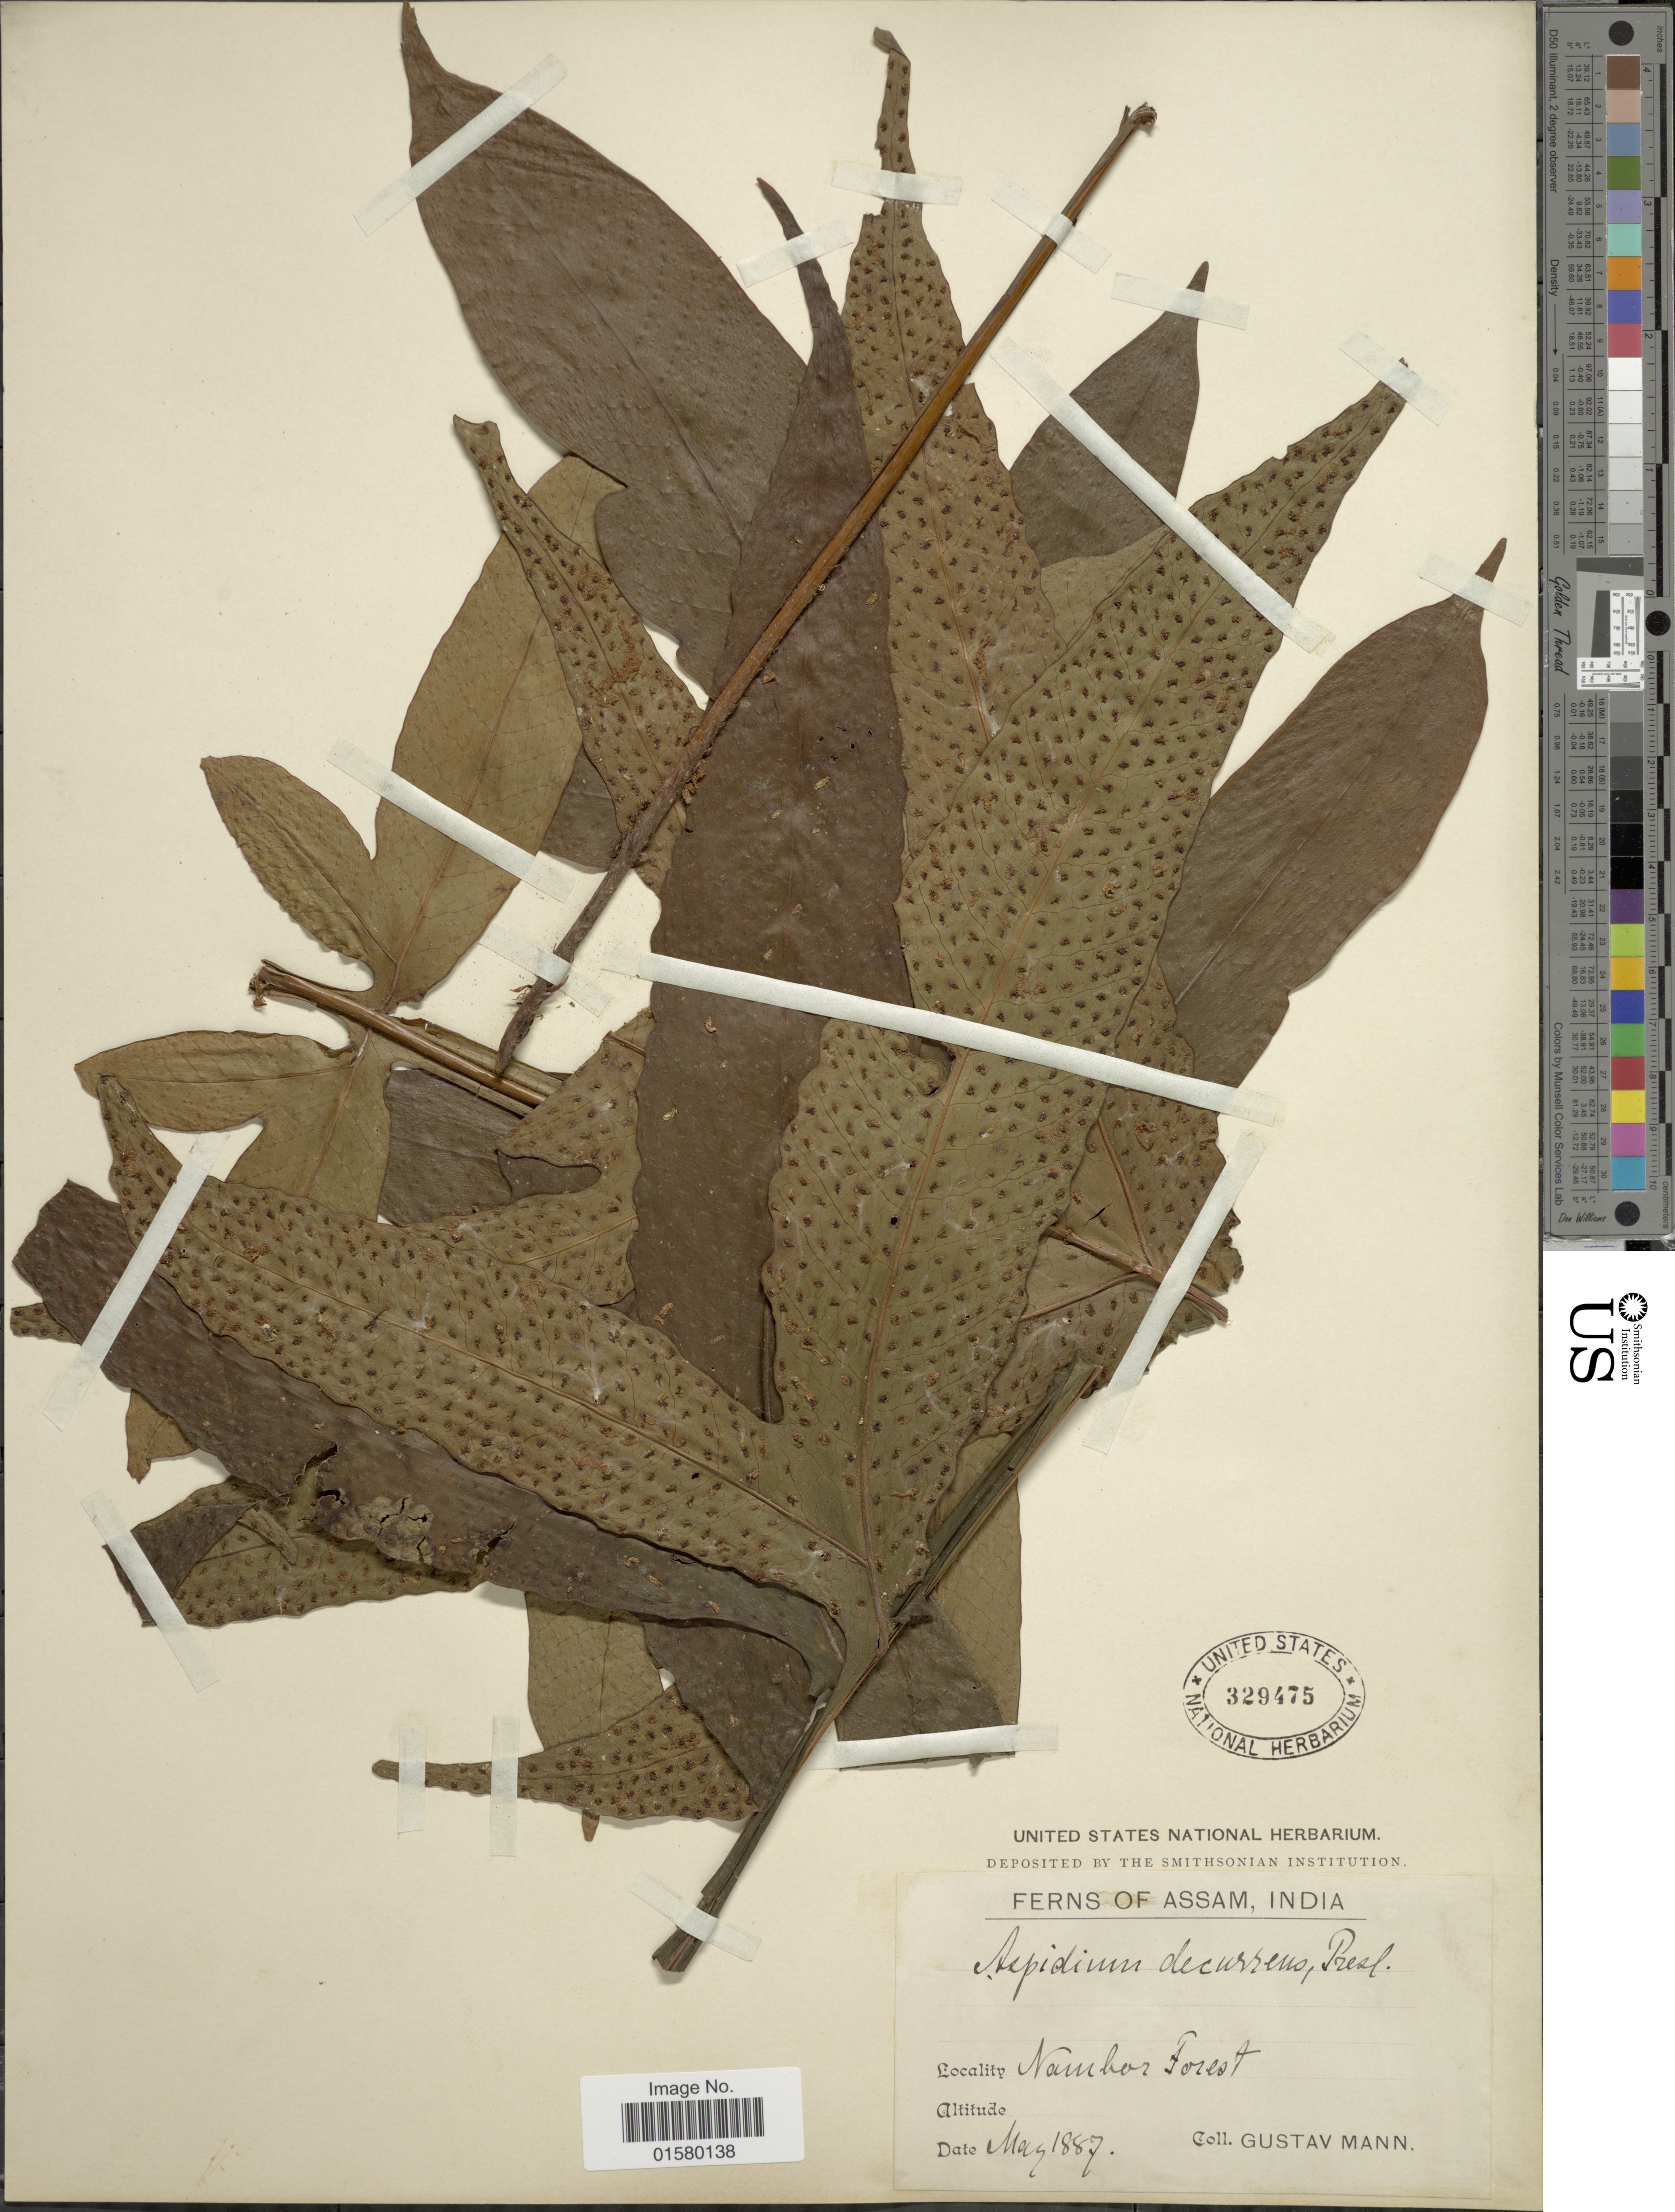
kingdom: Plantae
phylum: Tracheophyta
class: Polypodiopsida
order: Polypodiales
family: Tectariaceae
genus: Tectaria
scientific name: Tectaria decurrens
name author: (Presel.) Copel. in Elmer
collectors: G. Mann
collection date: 1887-05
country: India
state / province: Assam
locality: Nambor Forest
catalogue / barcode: US 329475